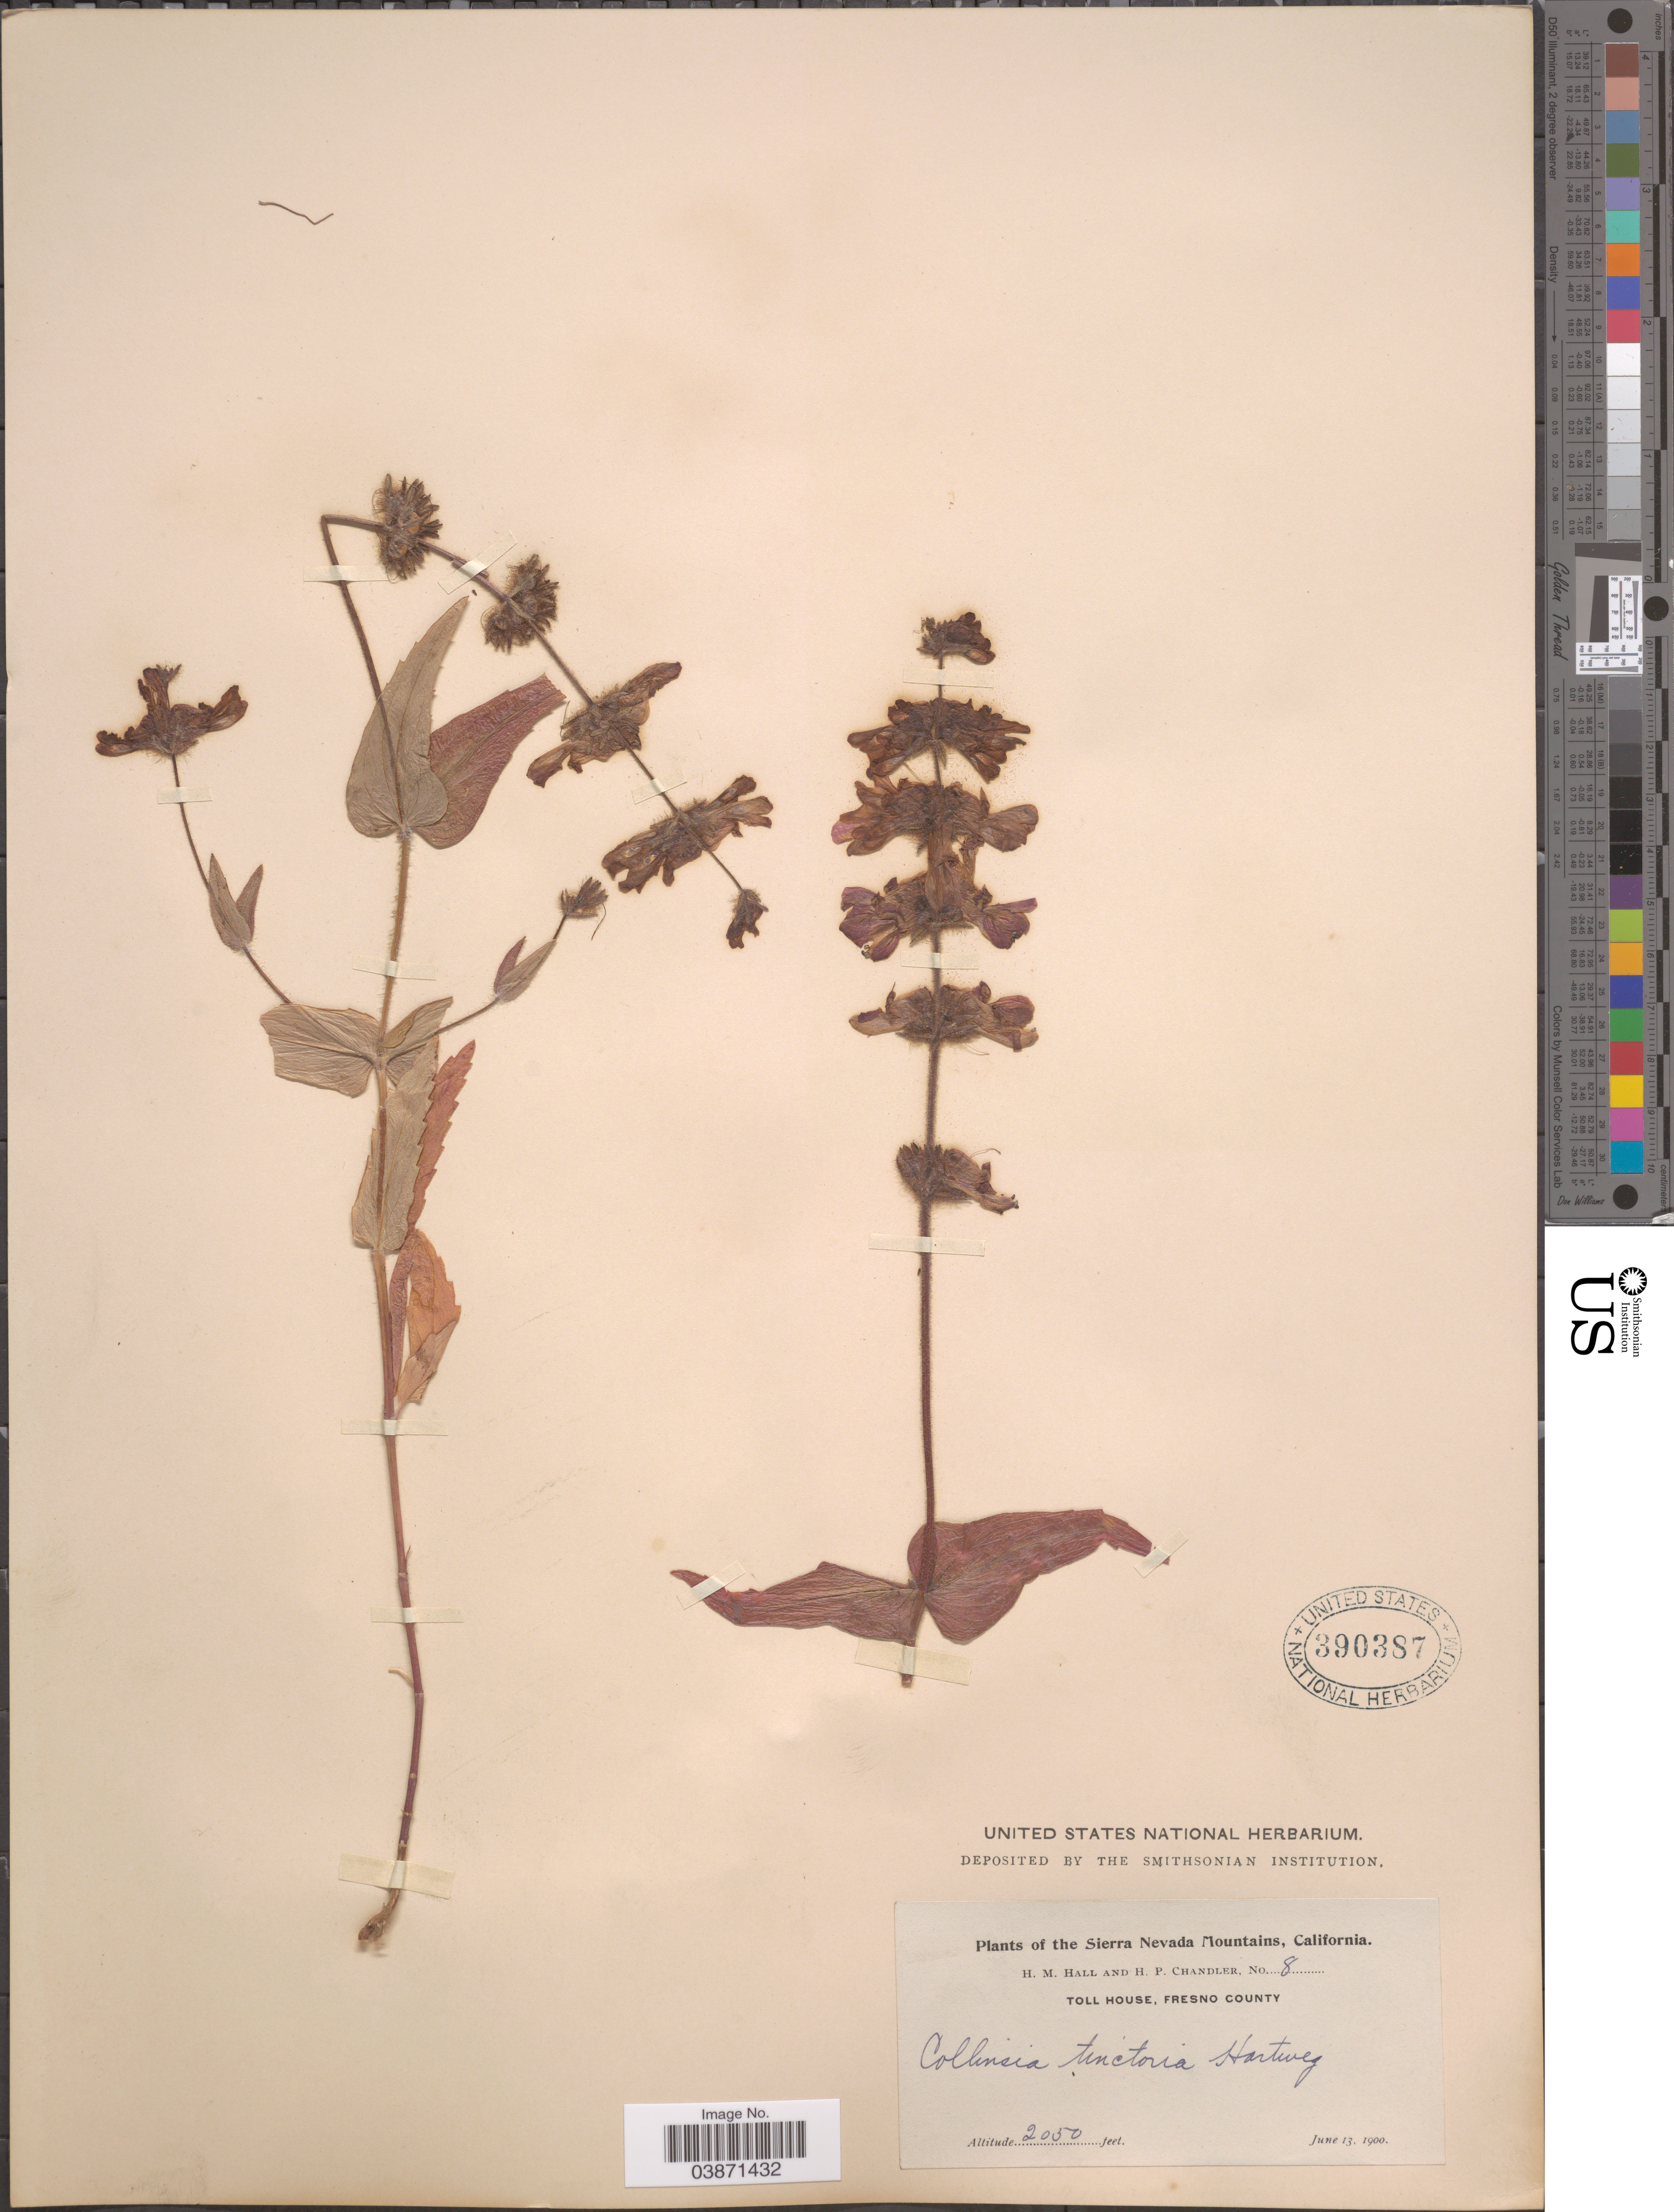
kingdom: Plantae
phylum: Tracheophyta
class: Magnoliopsida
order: Lamiales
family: Plantaginaceae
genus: Collinsia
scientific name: Collinsia tinctoria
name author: Hartw. ex Benth.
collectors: H. M. Hall & H. Chandler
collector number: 8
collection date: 1900-06-13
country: United States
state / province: California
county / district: Fresno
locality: The Sierra Nevada Mountains. Toll House, Fresno County.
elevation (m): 625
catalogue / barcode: US 390387